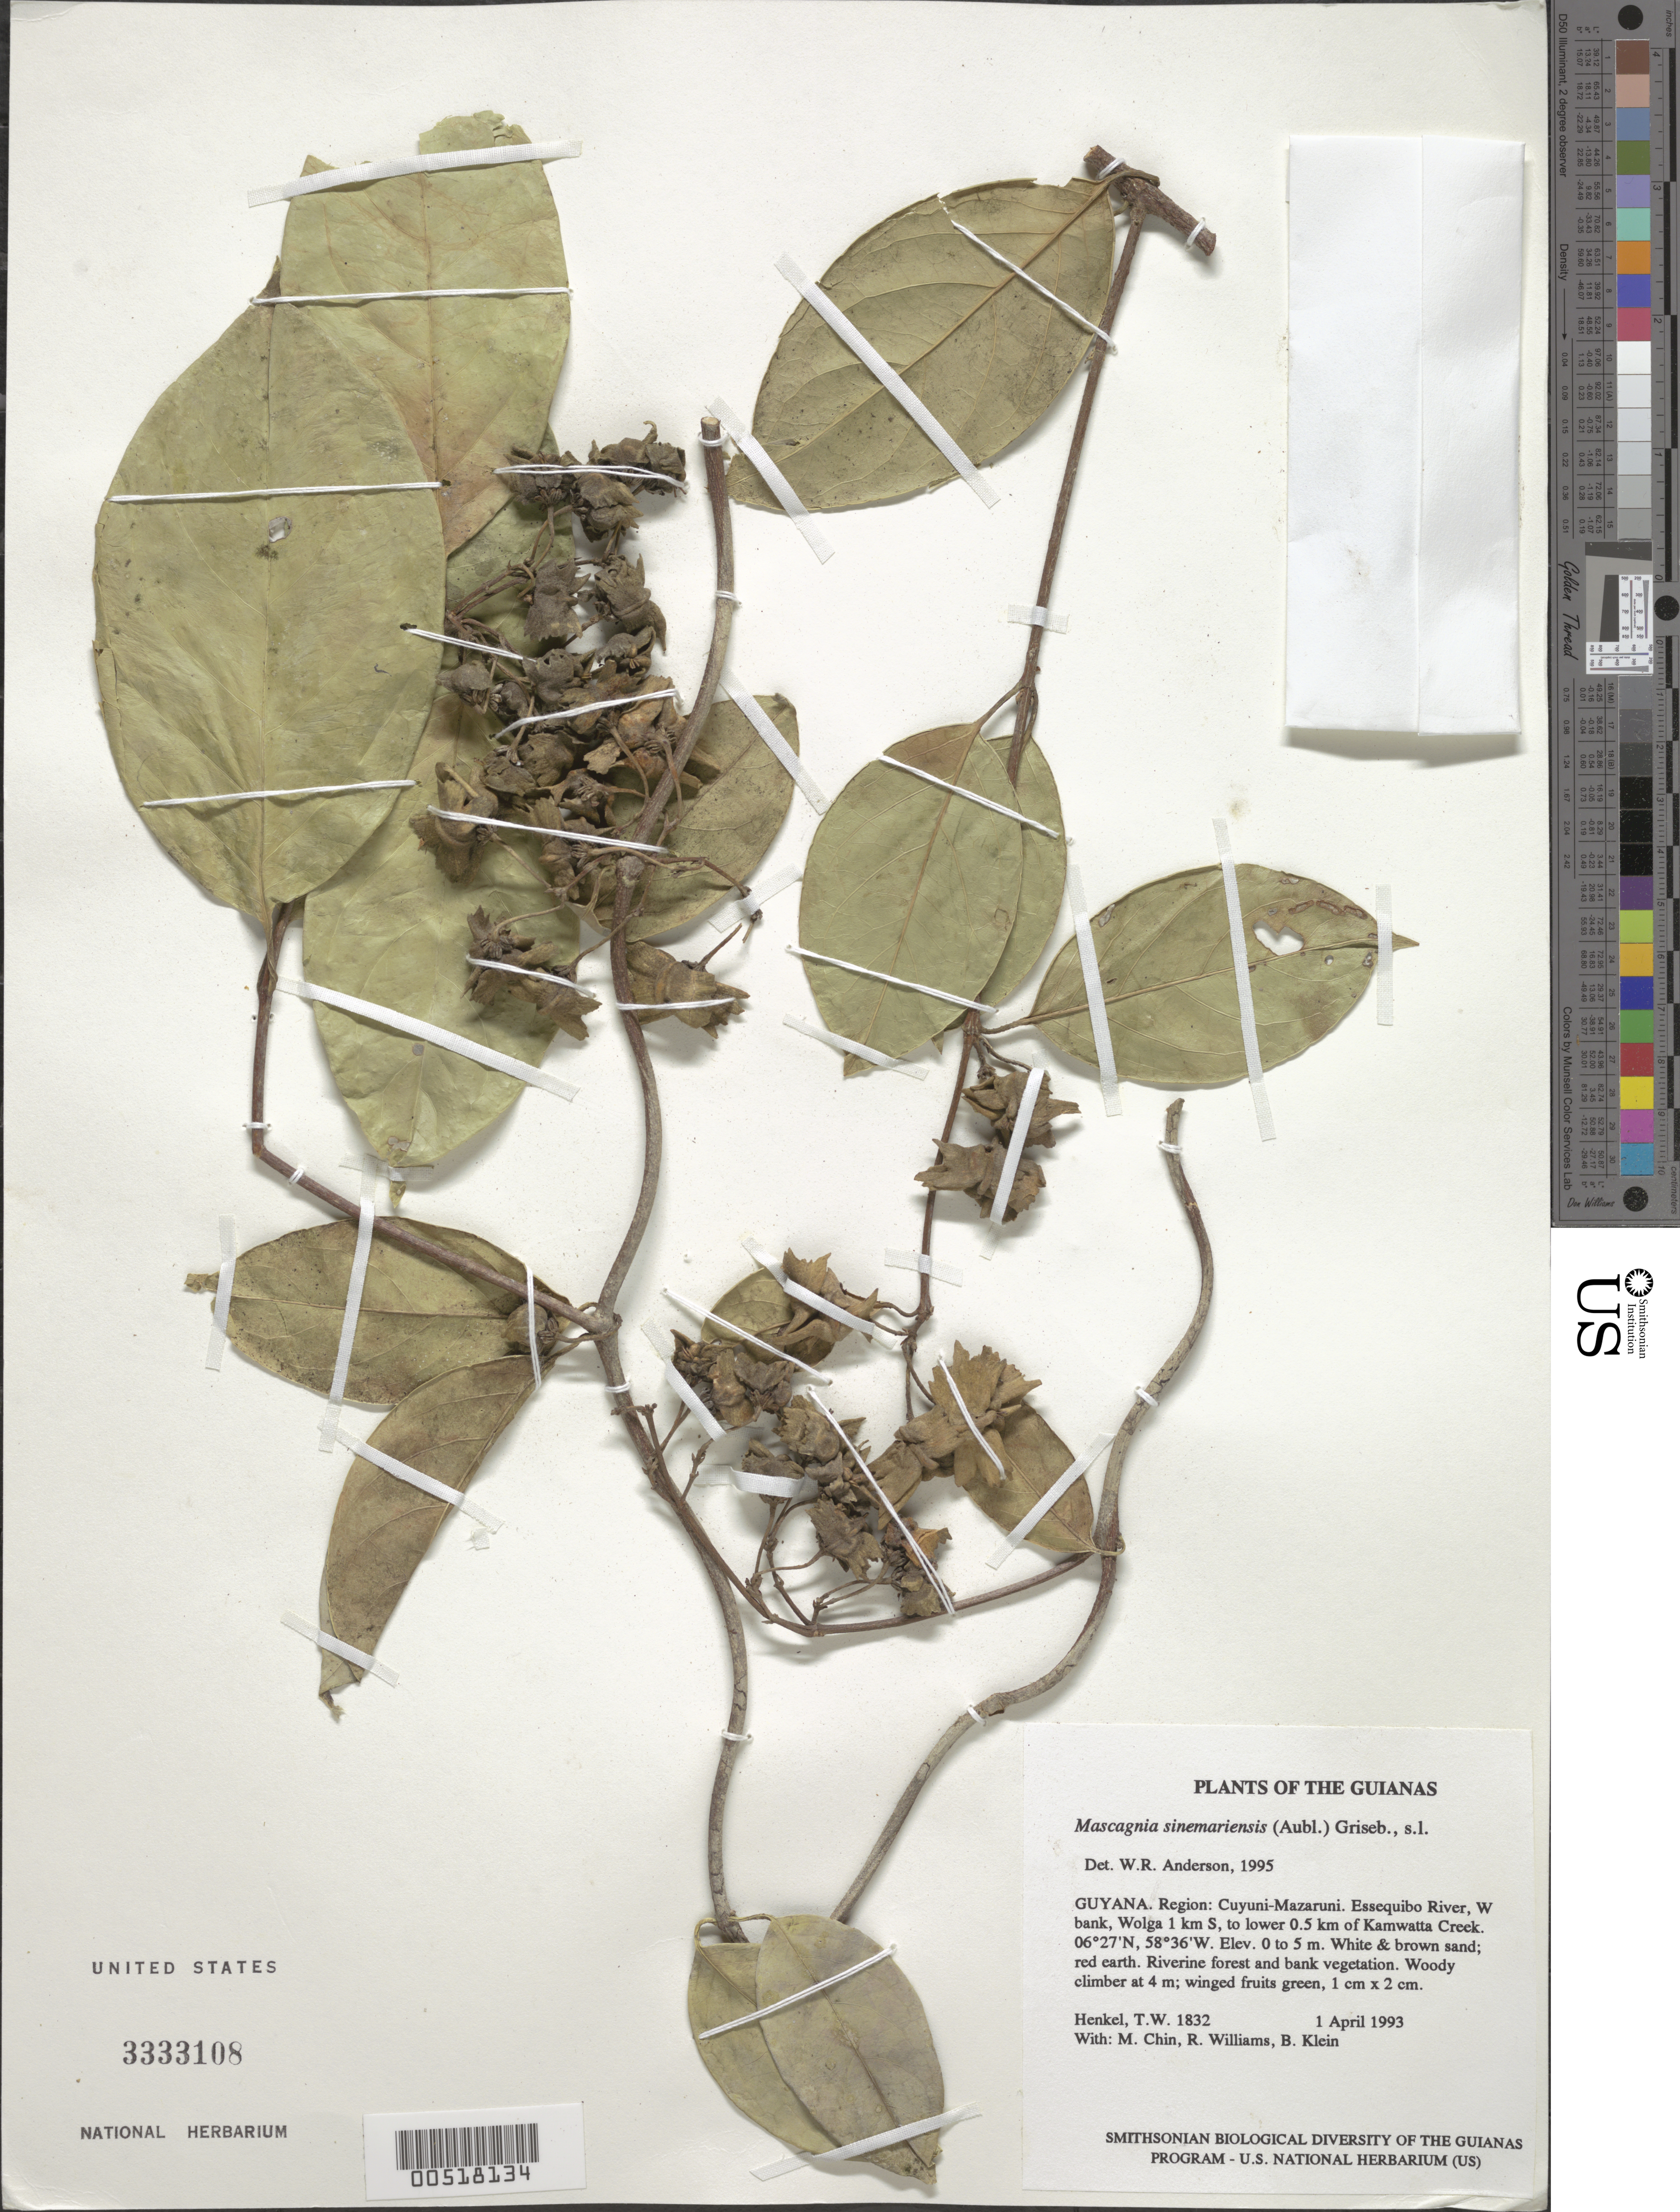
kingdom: Plantae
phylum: Tracheophyta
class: Magnoliopsida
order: Malpighiales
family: Malpighiaceae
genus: Mascagnia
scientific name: Mascagnia sinemariensis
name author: (Aubl.) Griseb.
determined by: Anderson, W. R., (MICH), University of Michigan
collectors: T. Henkel, M. Chin, R. Williams & B. Klein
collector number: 1832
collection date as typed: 1 April 1993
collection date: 1993-04-01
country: Guyana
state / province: Cuyuni-Mazaruni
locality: Essequibo River, W bank, Wolga 1 km S, to lower 0.5 km of Kamwatta Creek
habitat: White & brown sand; red earth. Riverine forest and bank vegetation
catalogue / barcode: US 3333108